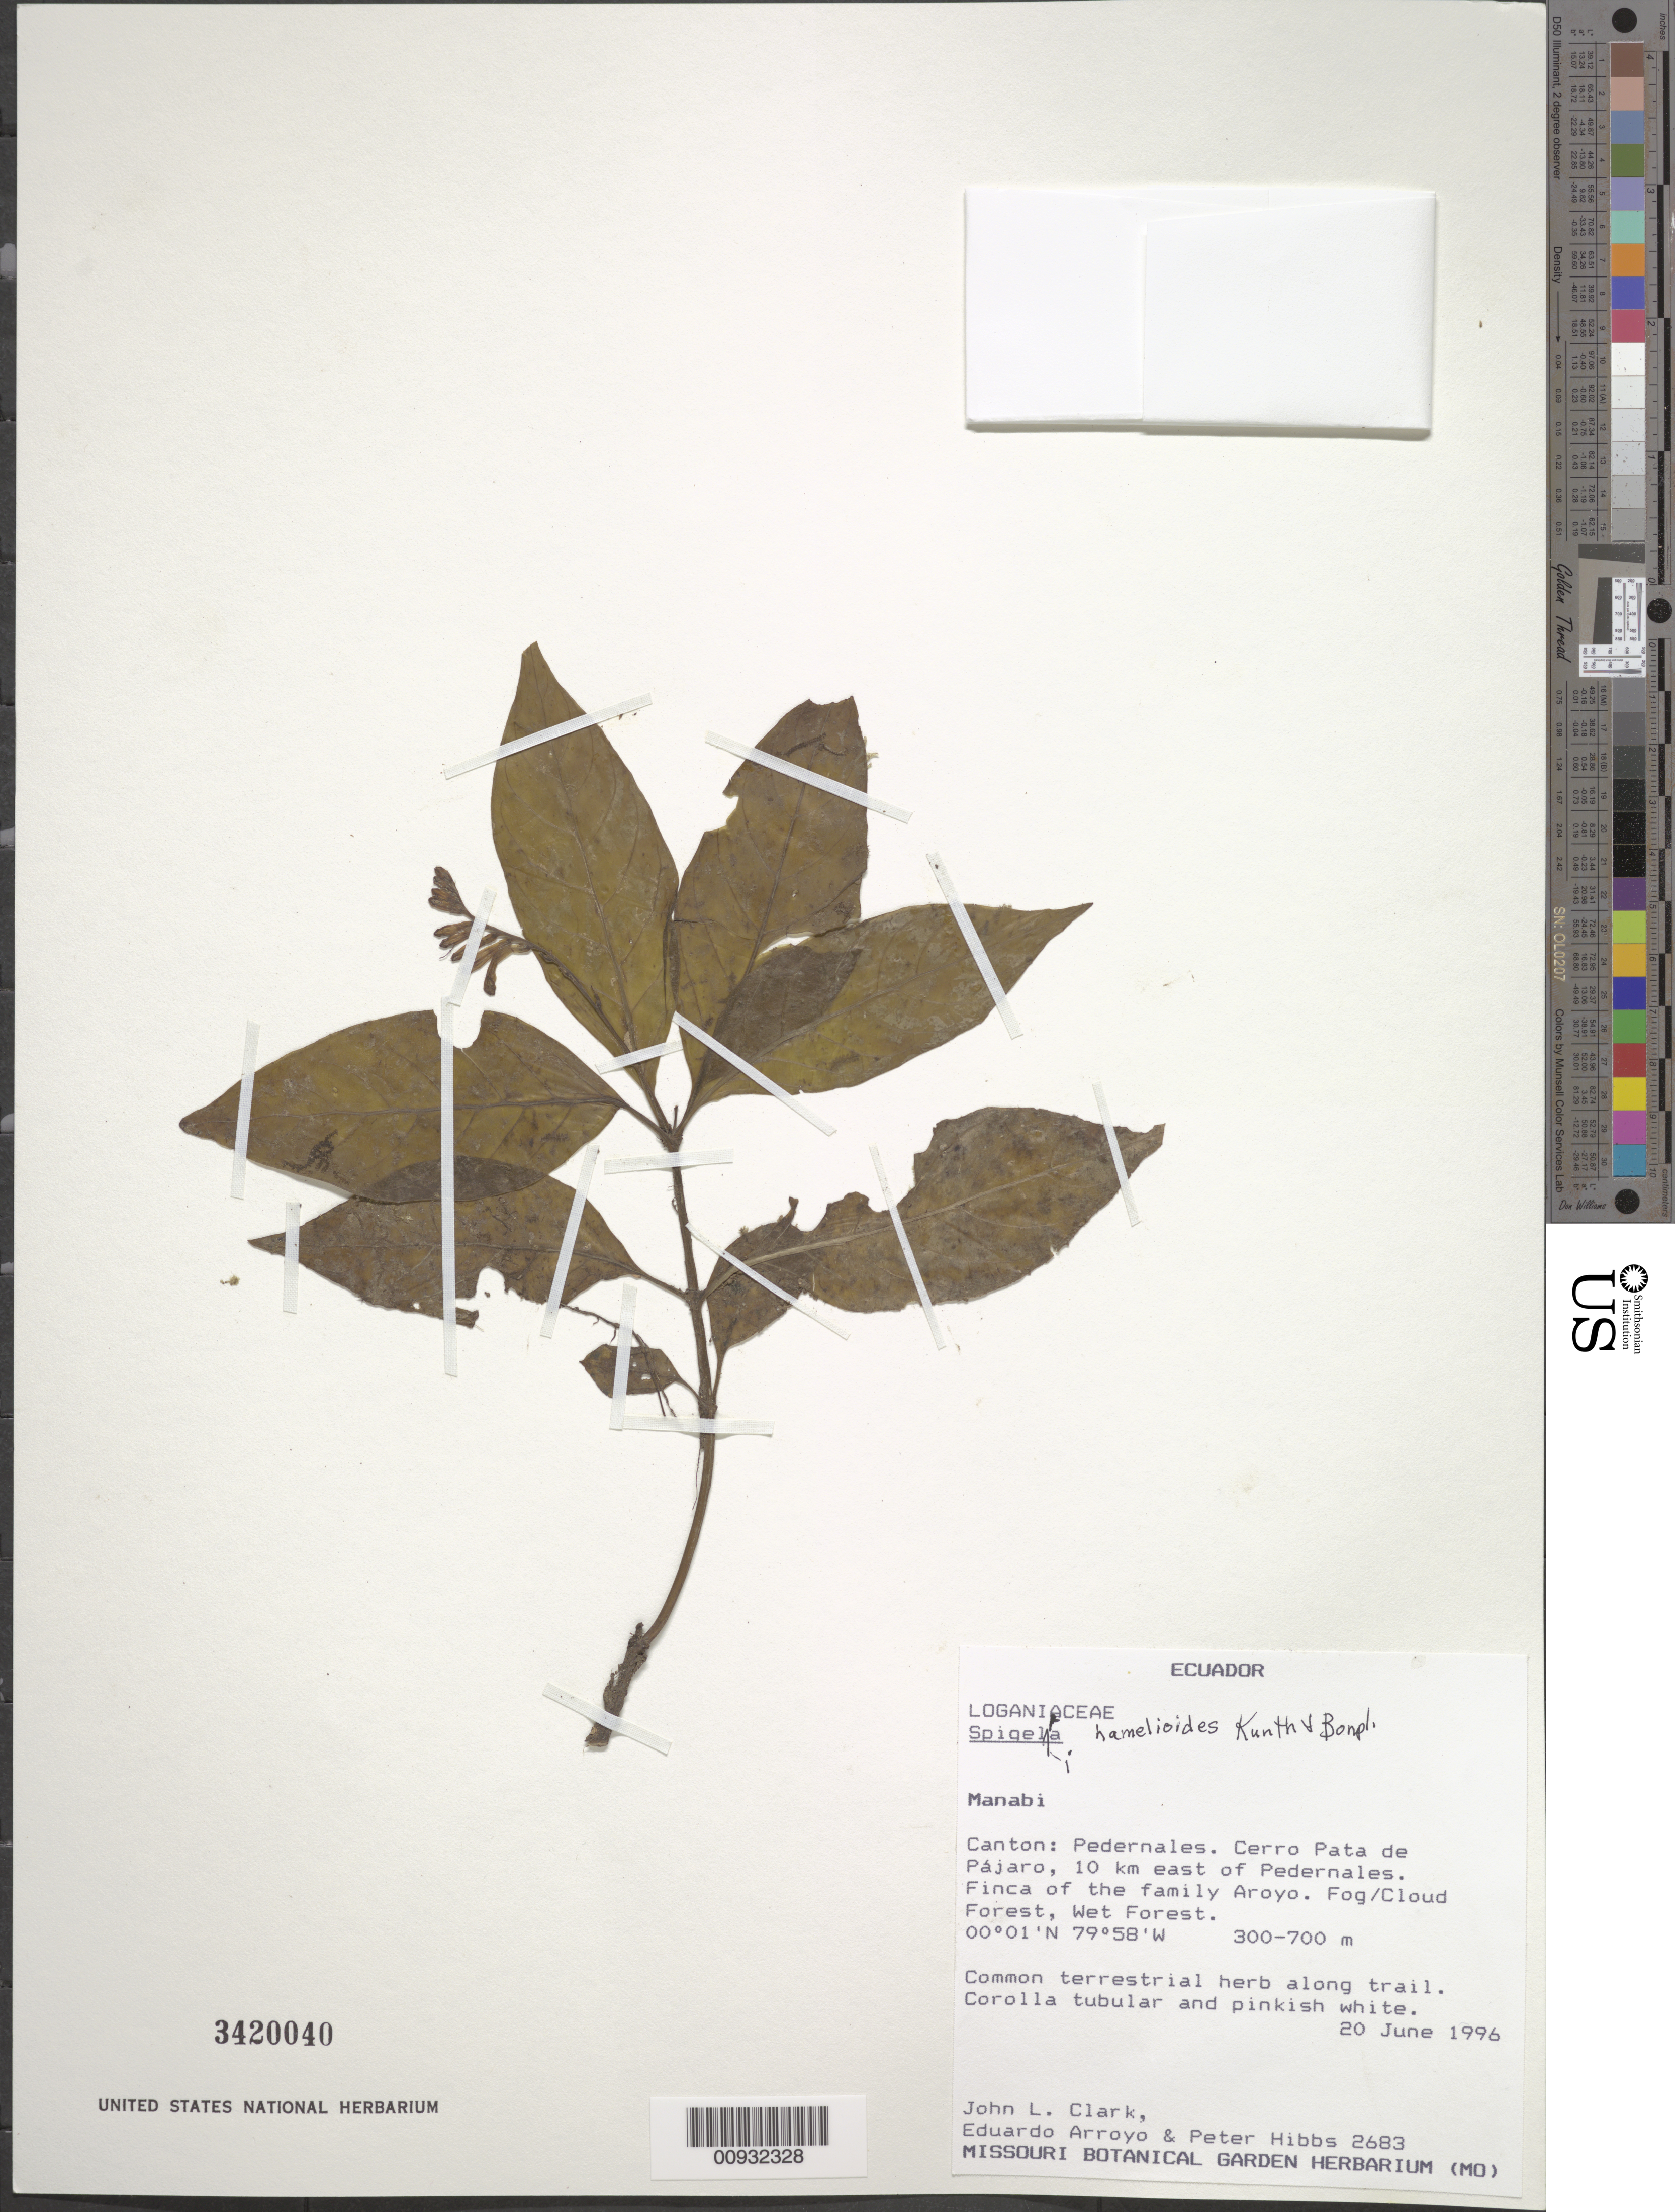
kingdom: Plantae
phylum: Tracheophyta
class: Magnoliopsida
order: Gentianales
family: Loganiaceae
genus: Spigelia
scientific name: Spigelia hamelioides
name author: Kunth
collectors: J. L. Clark, E. Arroyo & P. Hibbs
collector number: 2683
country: Ecuador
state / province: Manabí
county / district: Pedernales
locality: Cerro Pata de Pajaro, E of pedernales.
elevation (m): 300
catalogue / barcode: US 3420040